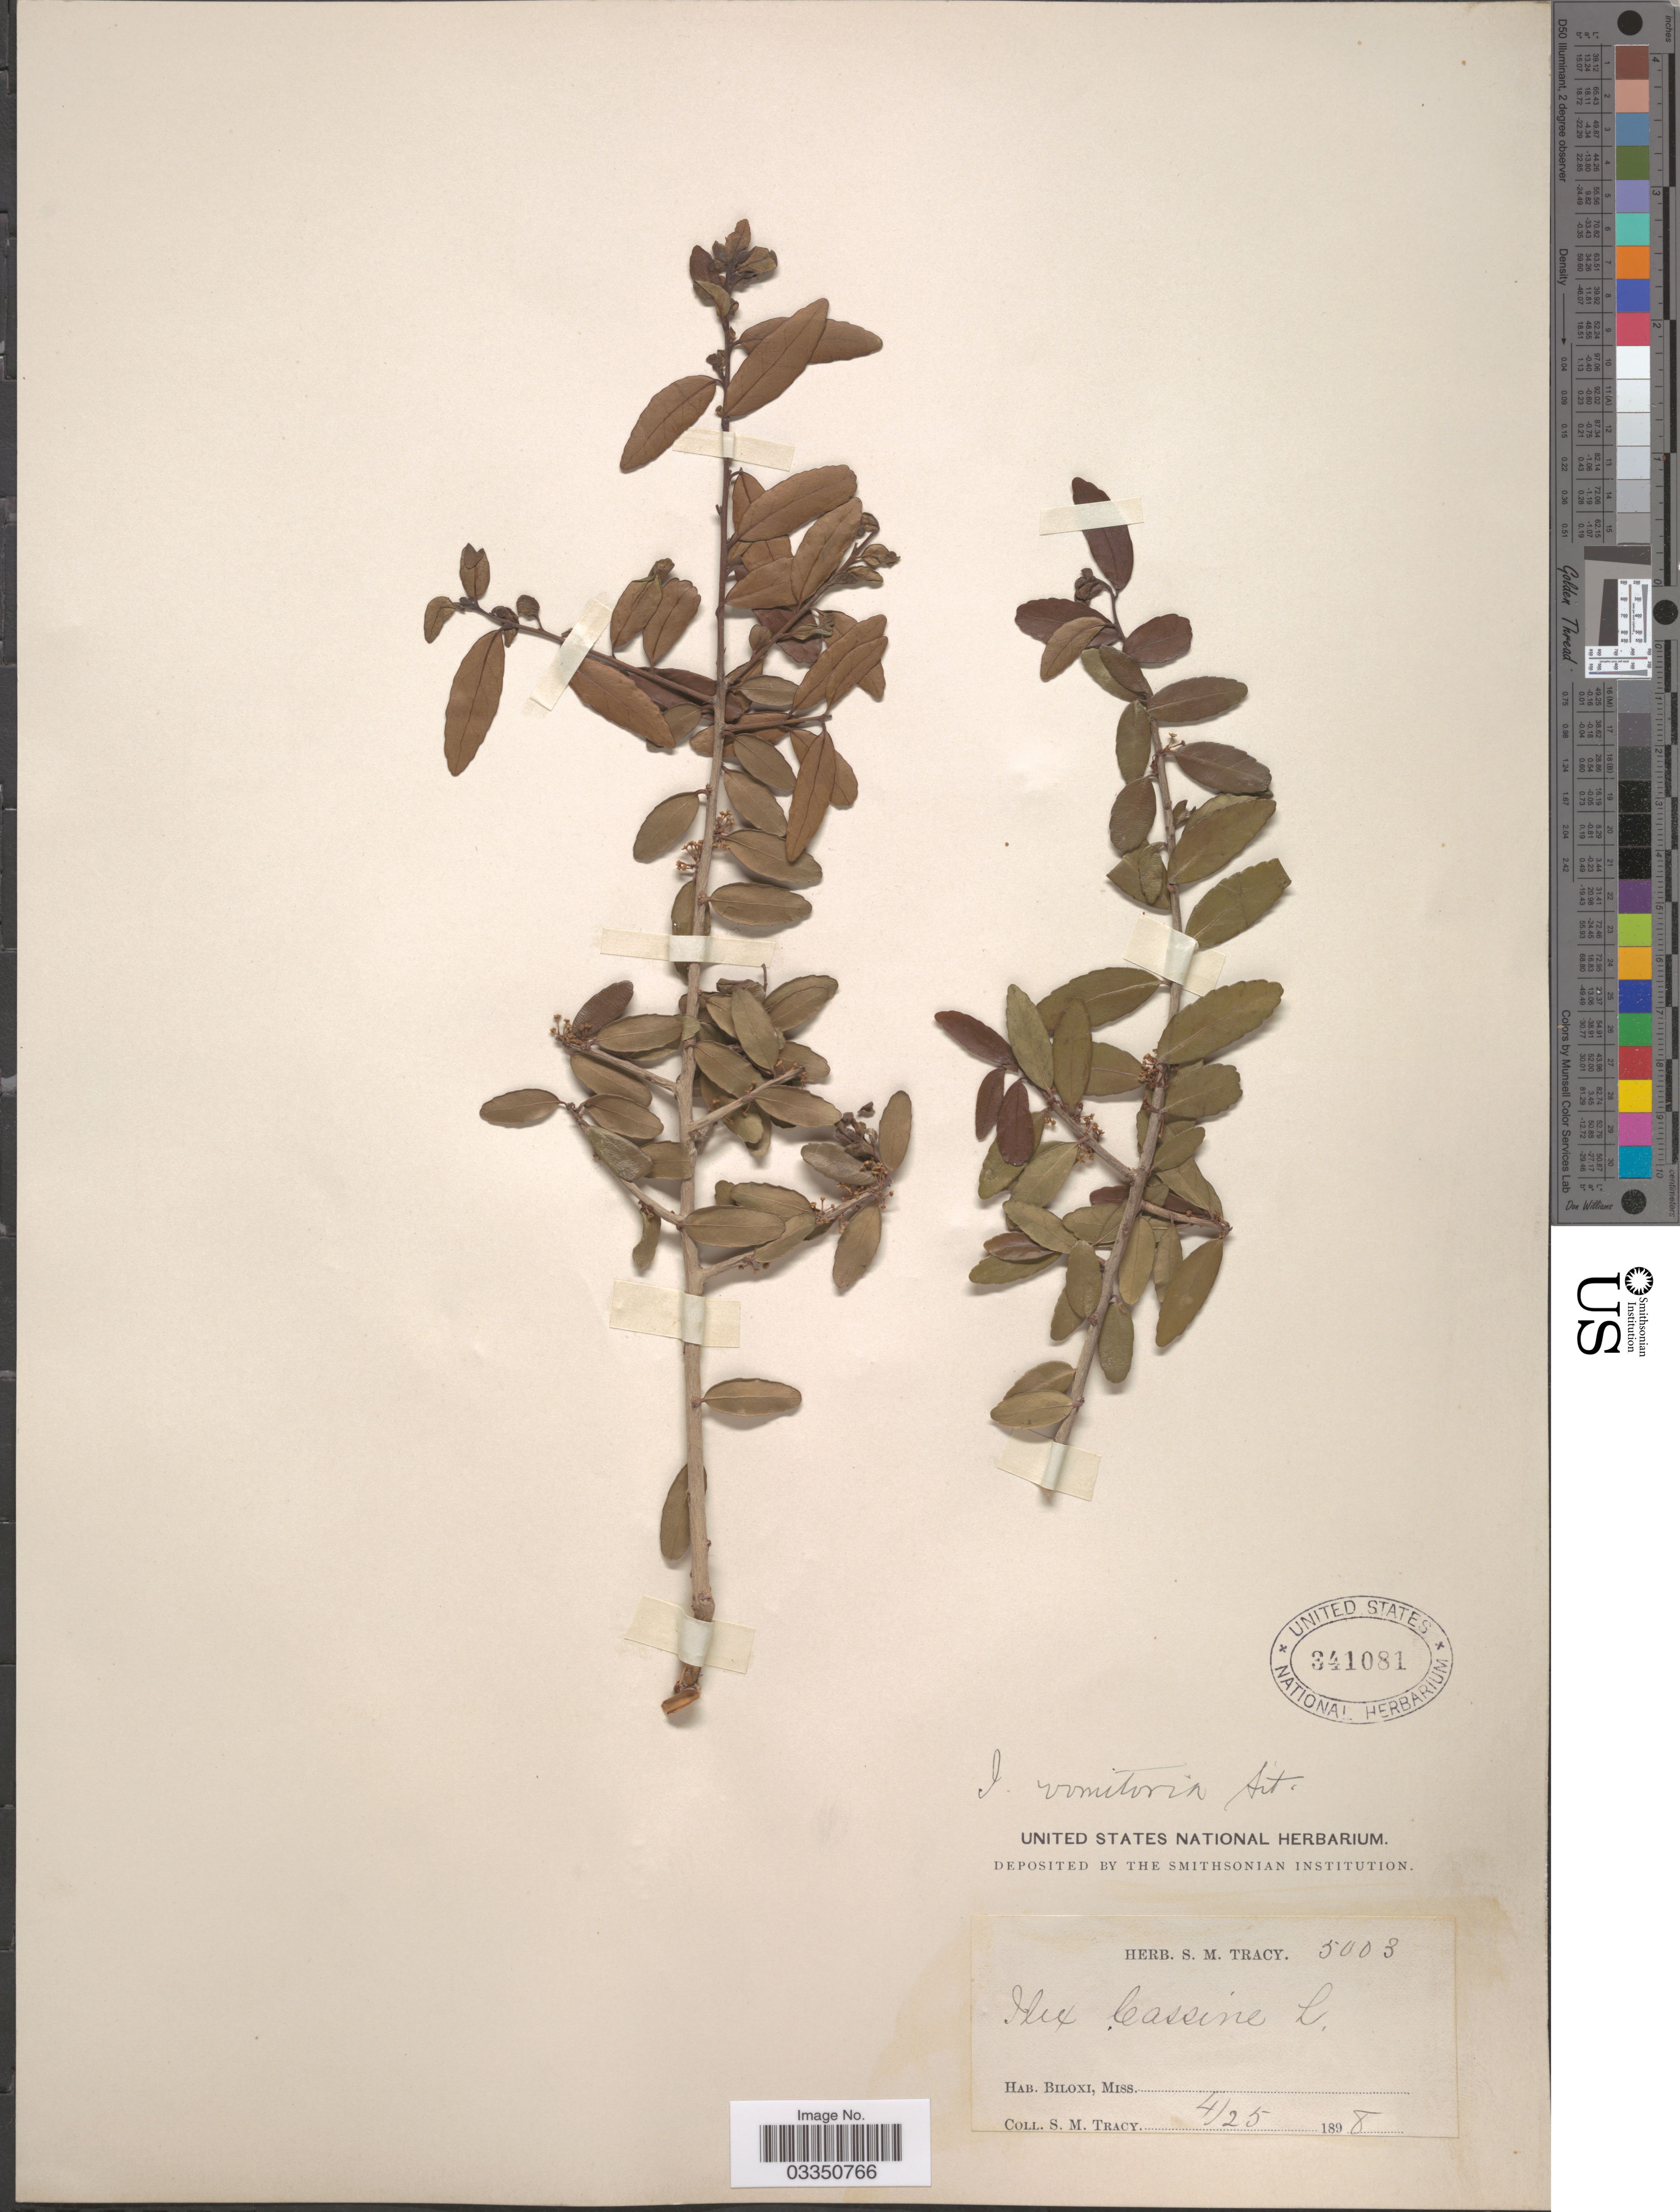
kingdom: Plantae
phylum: Tracheophyta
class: Magnoliopsida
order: Aquifoliales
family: Aquifoliaceae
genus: Ilex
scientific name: Ilex vomitoria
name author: Aiton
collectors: S. M. Tracy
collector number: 5003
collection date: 1898-04-25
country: United States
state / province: Mississippi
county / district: Harrison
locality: Biloxi.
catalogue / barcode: US 341081